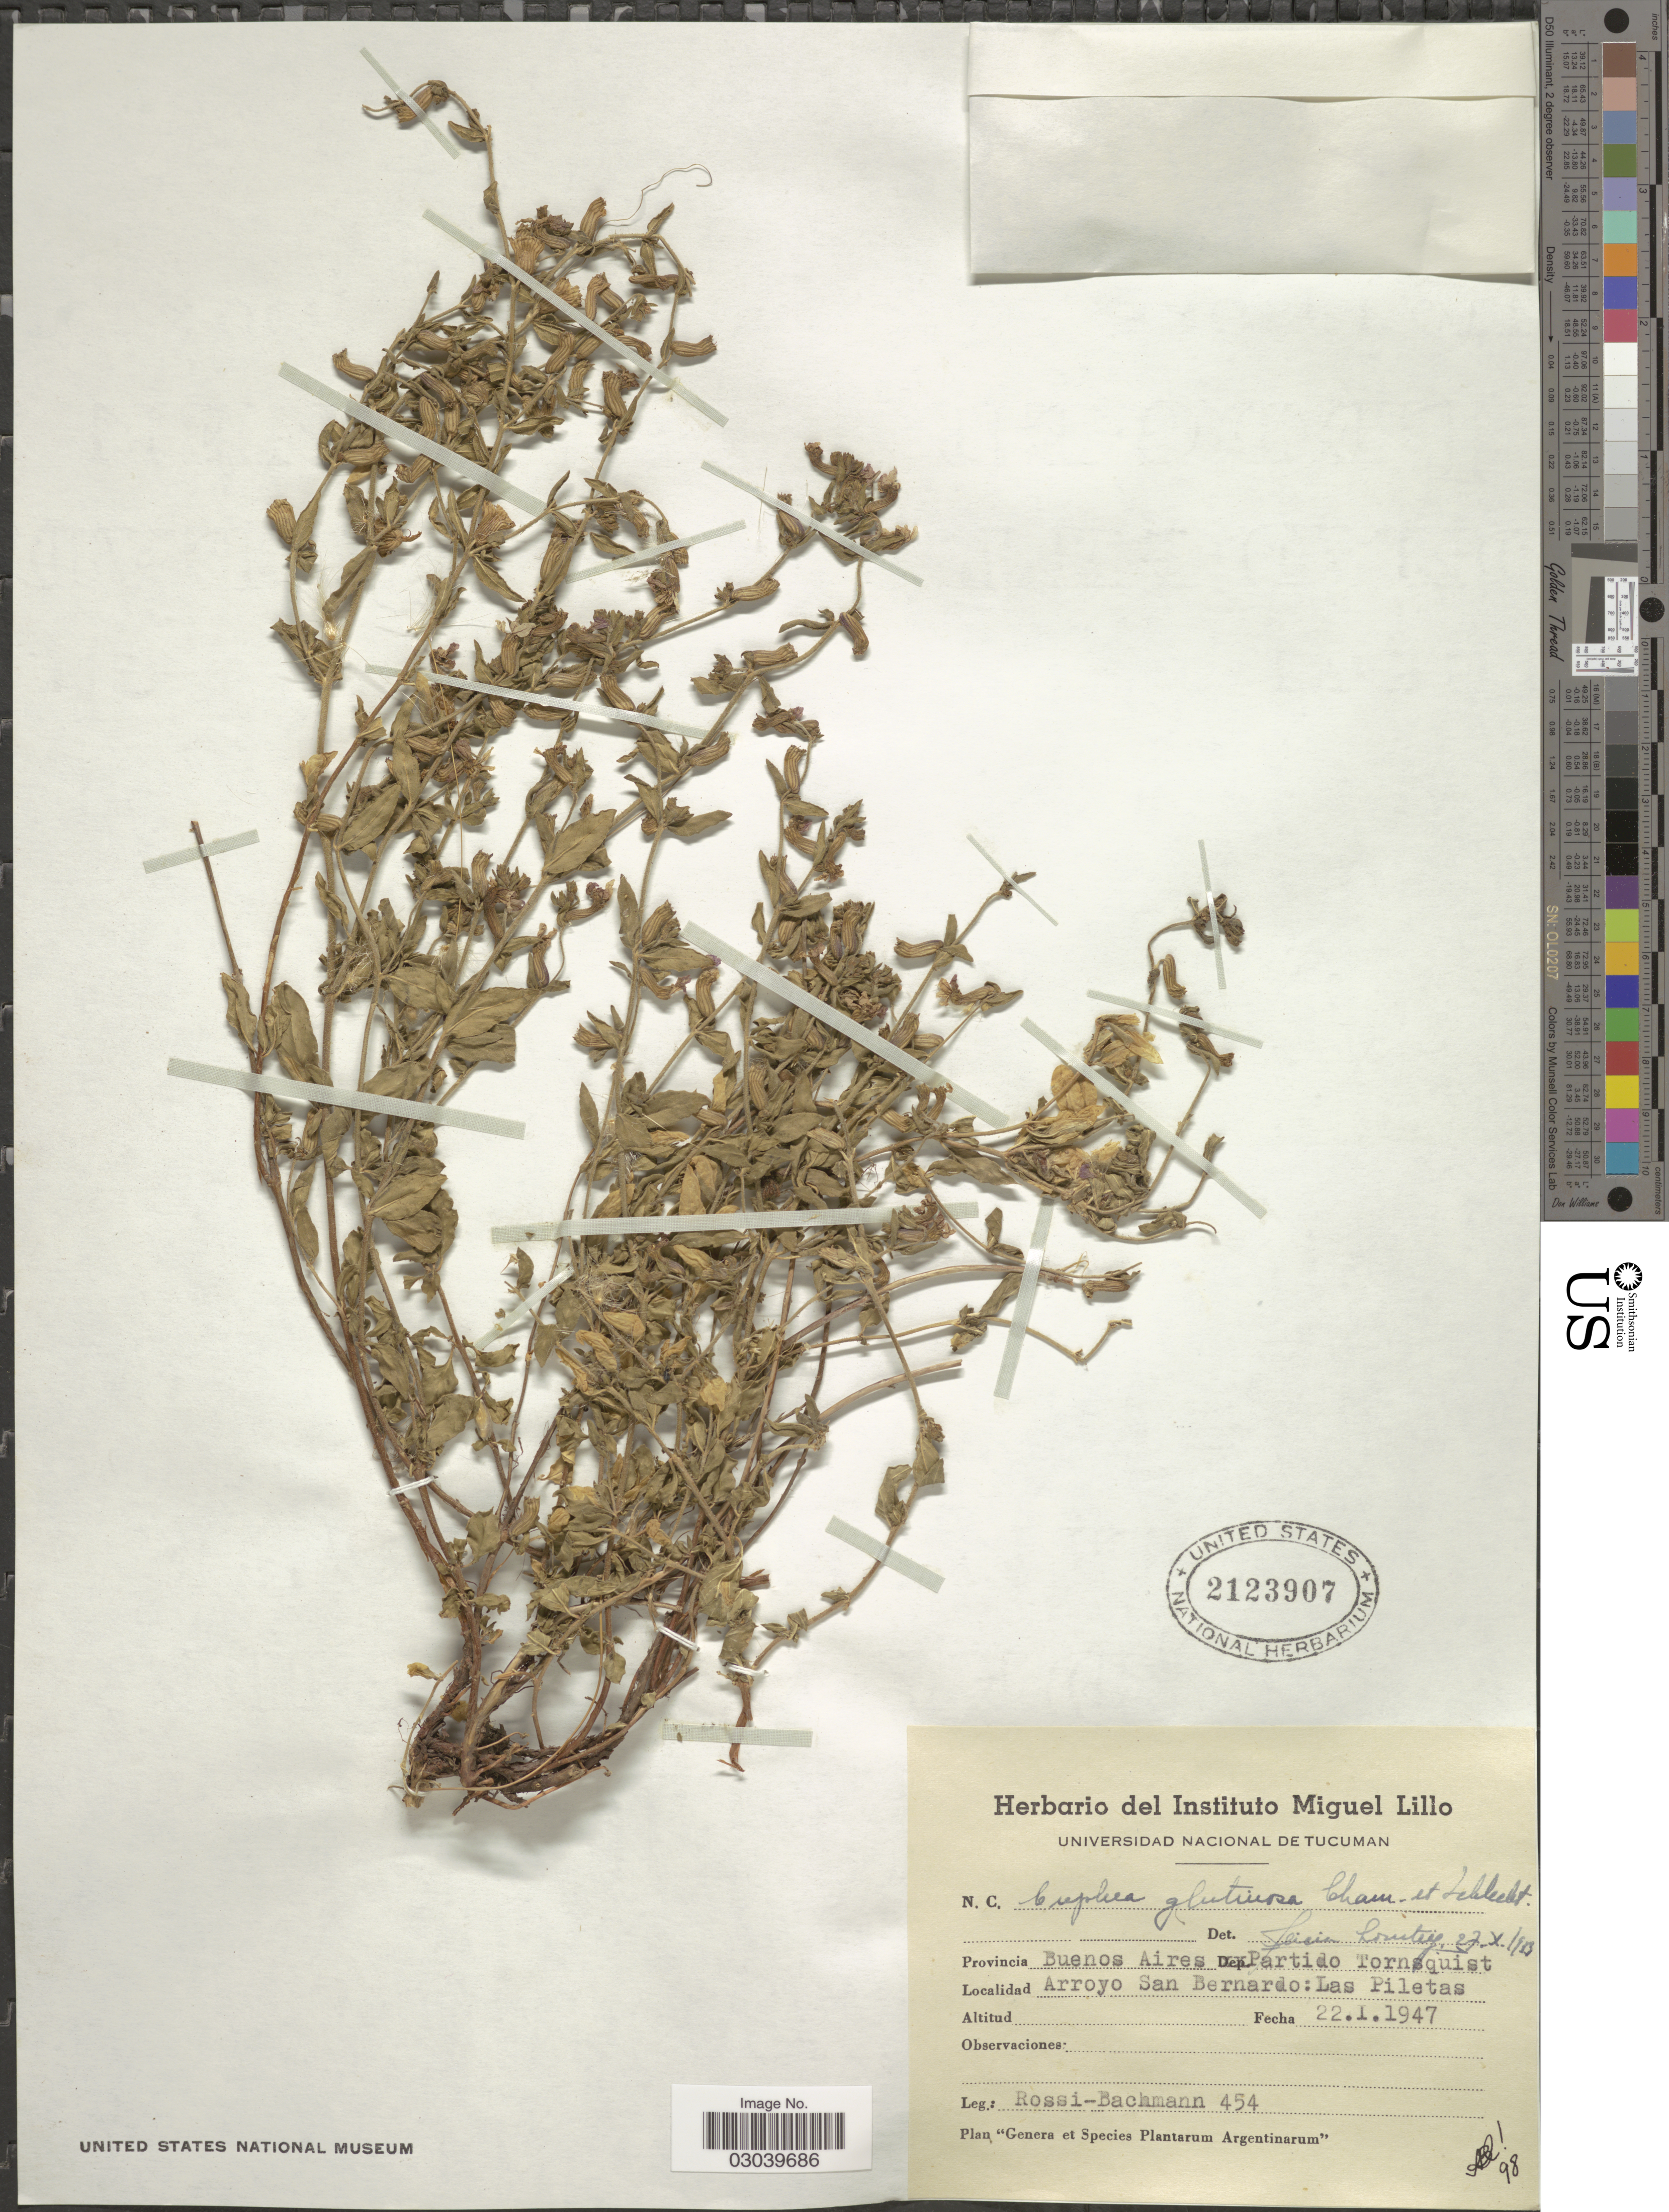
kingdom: Plantae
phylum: Tracheophyta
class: Magnoliopsida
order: Myrtales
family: Lythraceae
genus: Cuphea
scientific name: Cuphea glutinosa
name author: Cham. & Schltdl.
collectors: Rossi & Bachmann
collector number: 454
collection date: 1947-01-22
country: Argentina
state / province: Buenos Aires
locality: Partido Tornsquist. Arroyo San Bernardo: Las Piletas.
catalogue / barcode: US 2123907